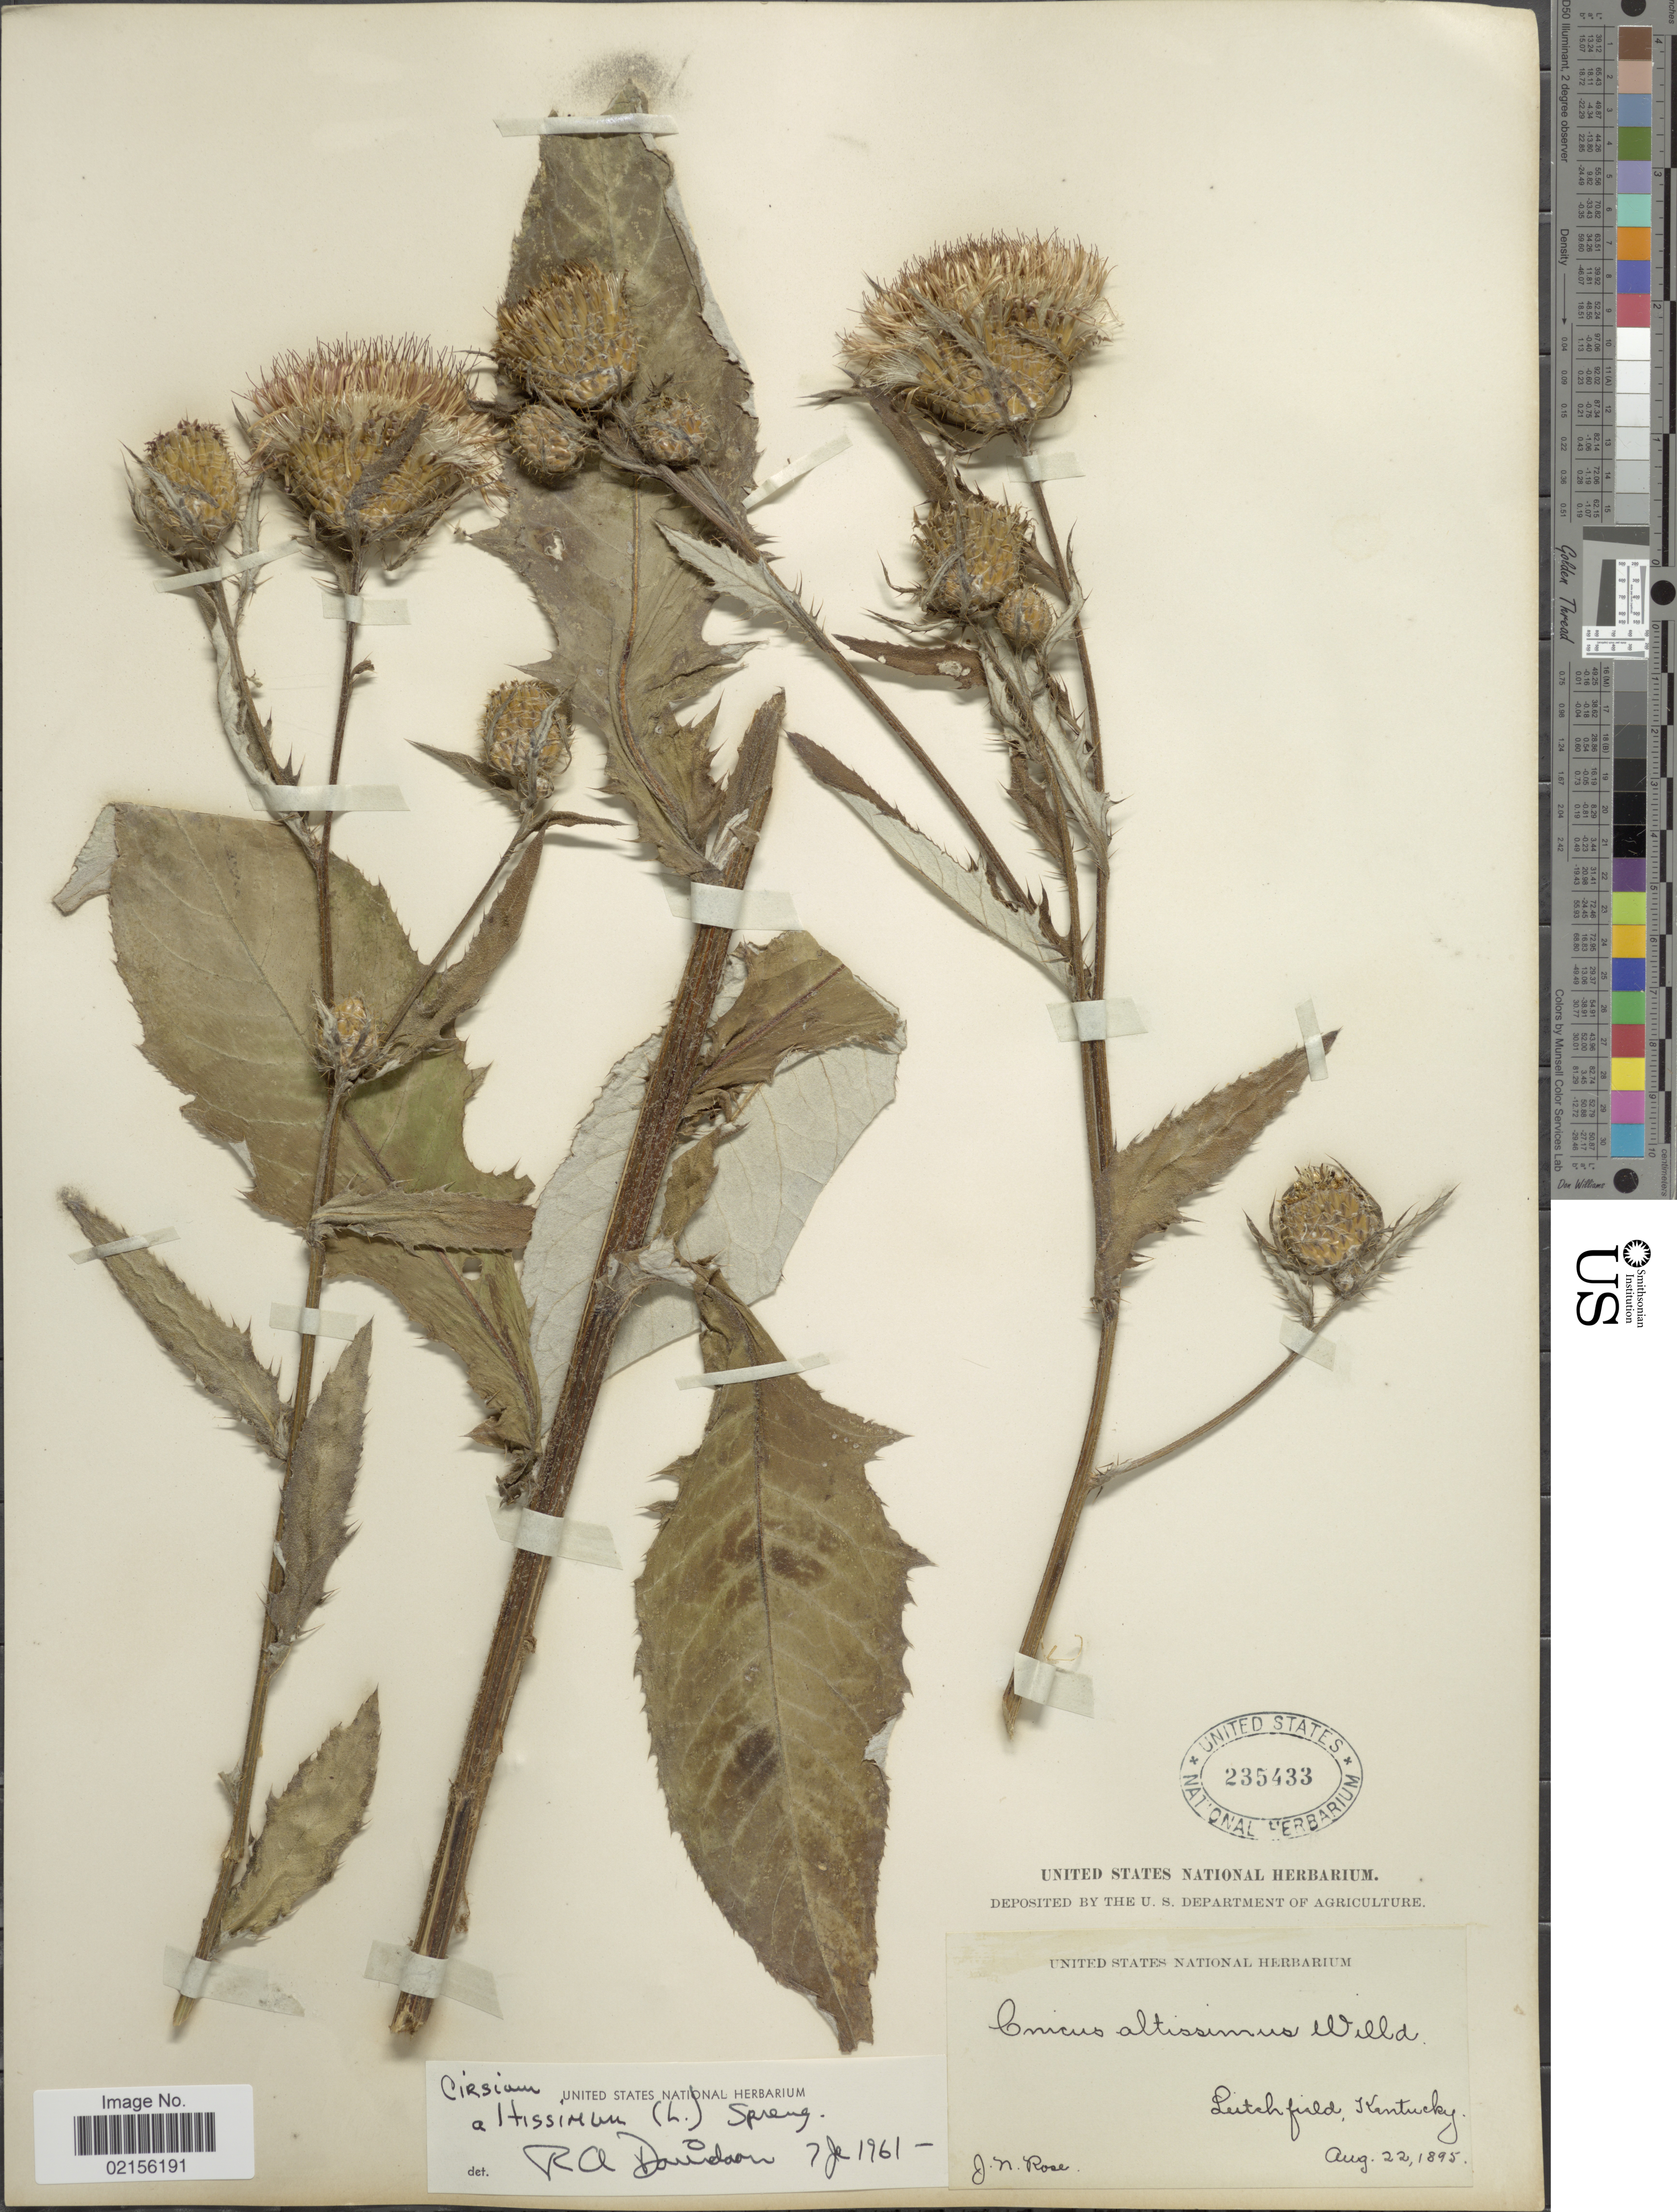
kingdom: Plantae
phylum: Tracheophyta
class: Magnoliopsida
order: Asterales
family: Asteraceae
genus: Cirsium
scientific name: Cirsium altissimum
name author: (L.) Spreng.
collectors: J. N. Rose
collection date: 1895-08-22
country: United States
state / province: Kentucky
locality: Leitchfield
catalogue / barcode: US 235433